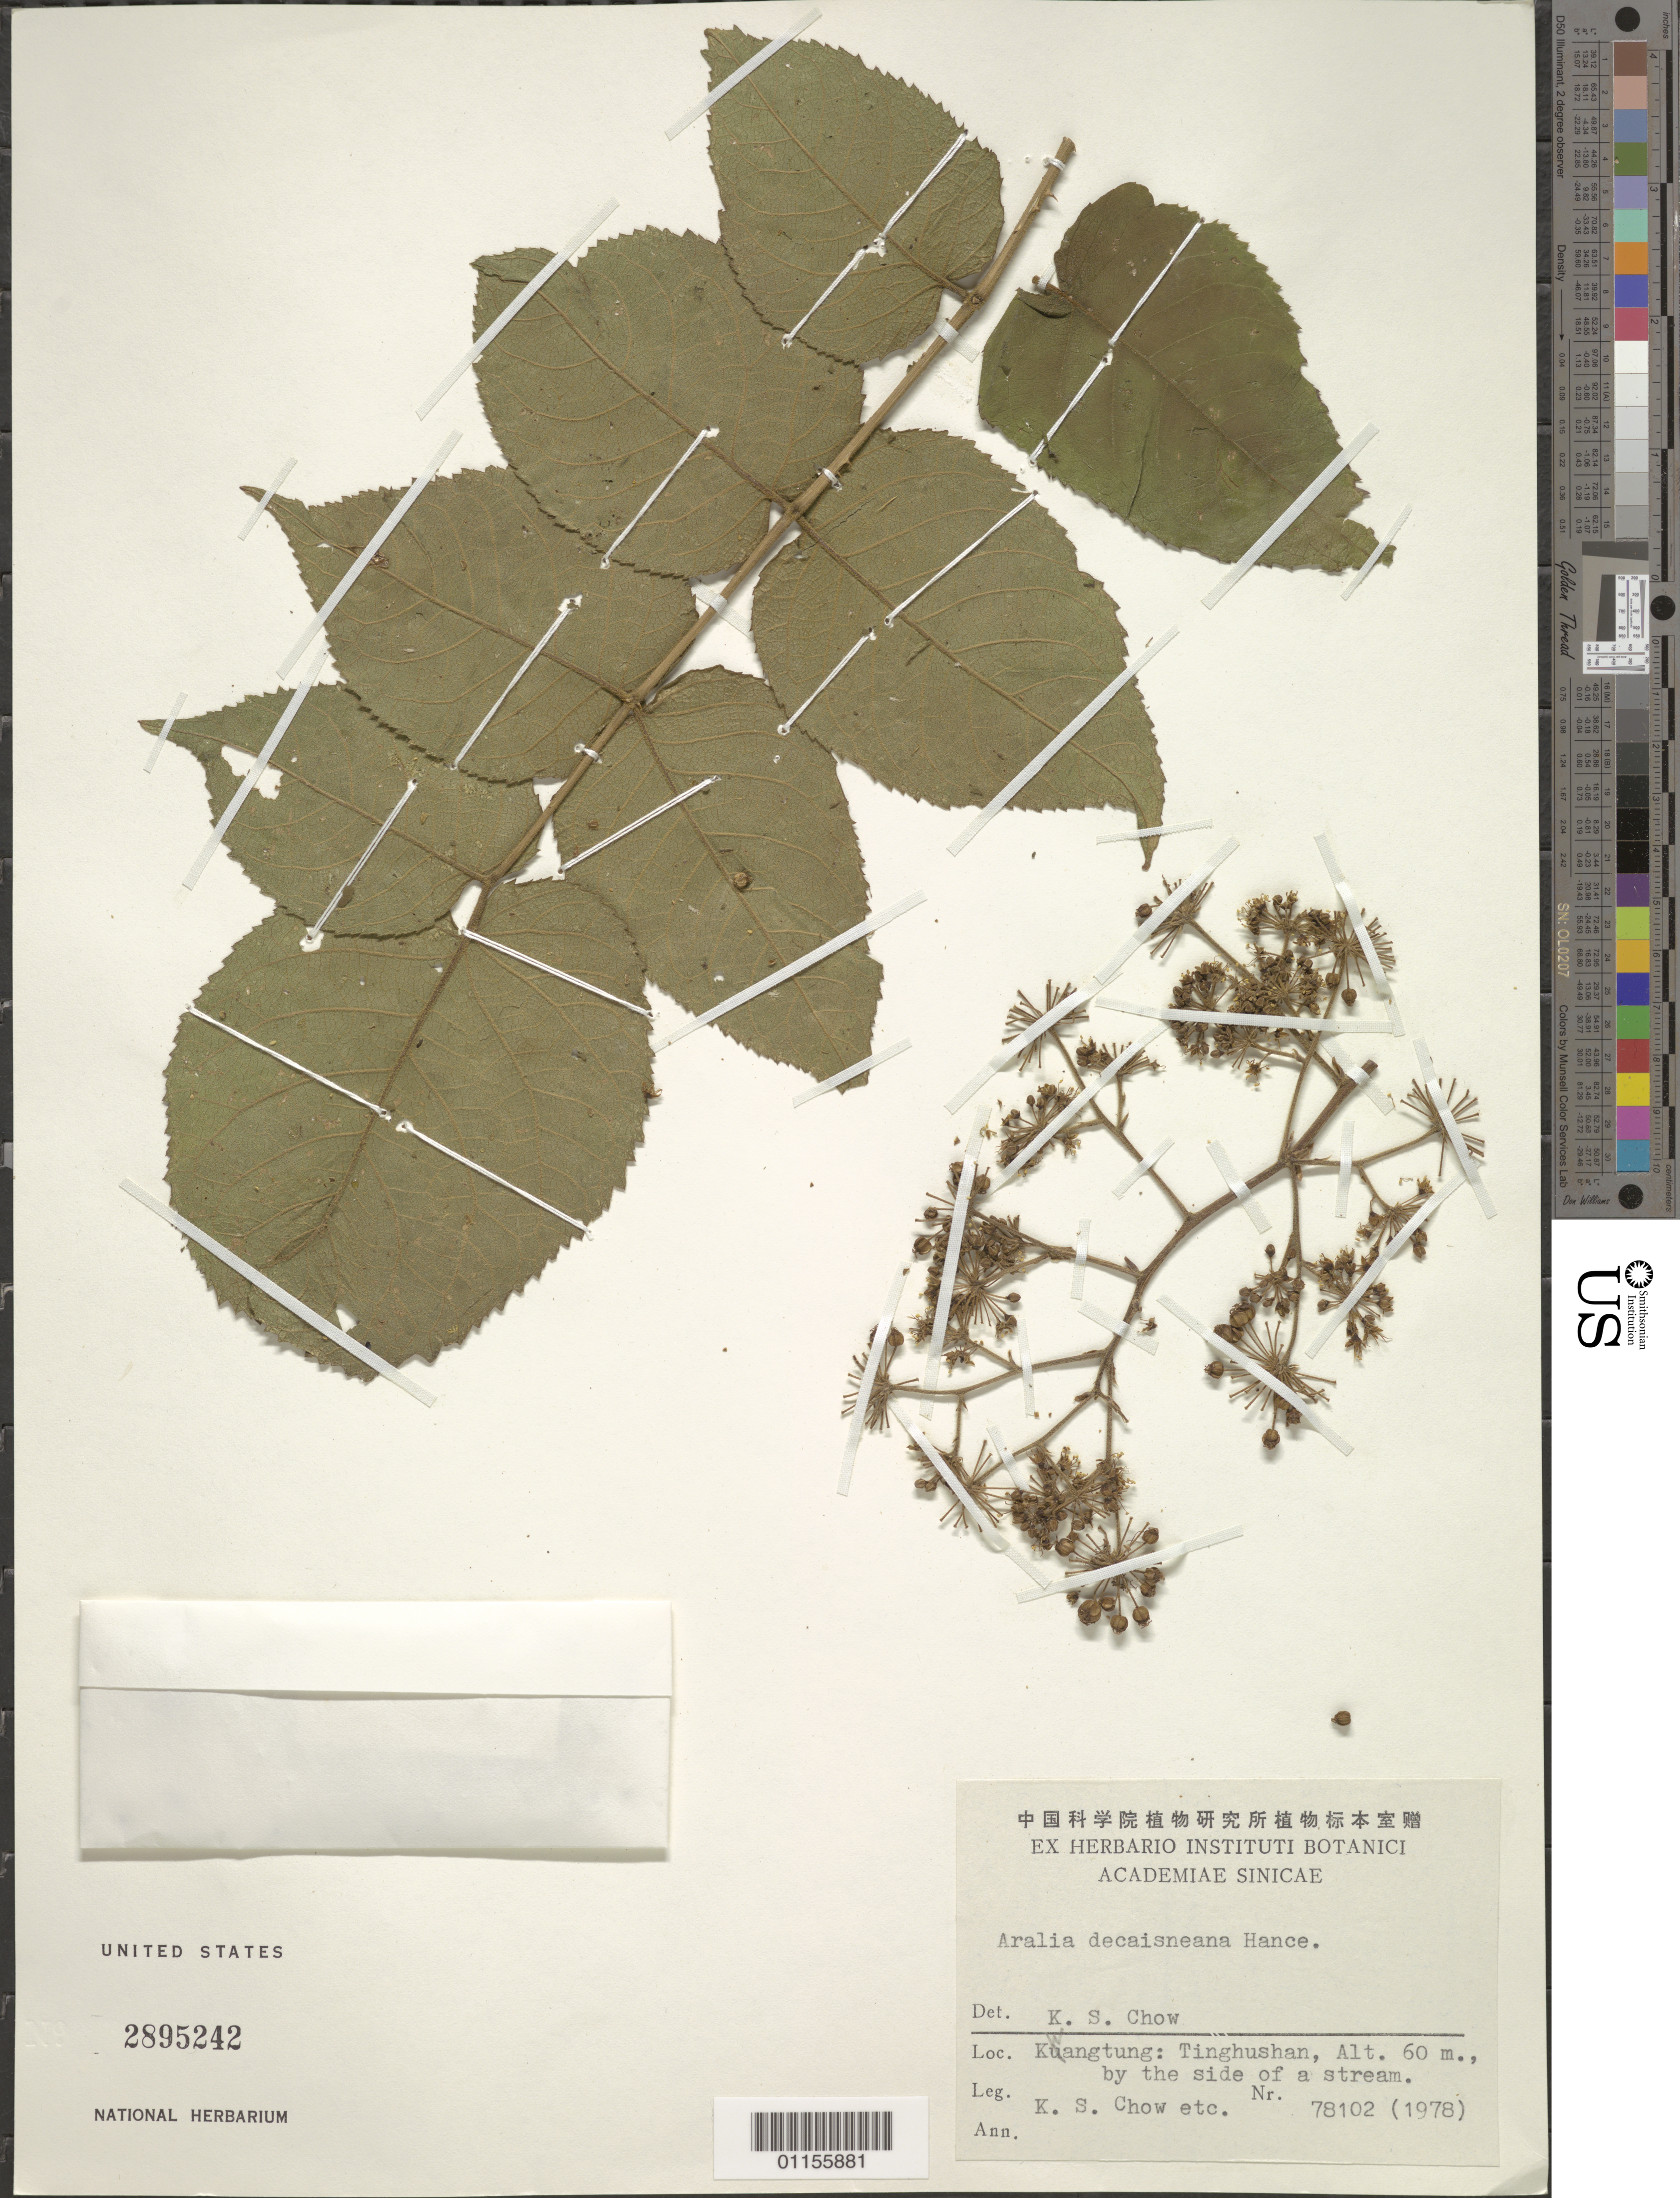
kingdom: Plantae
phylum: Tracheophyta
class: Magnoliopsida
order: Apiales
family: Araliaceae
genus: Aralia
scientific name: Aralia decaisneana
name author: Hance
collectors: K. S. Chow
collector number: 78102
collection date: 1978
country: China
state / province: Guangdong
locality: Tinghushan.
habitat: By the side of a stream.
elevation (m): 60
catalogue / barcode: US 2895242